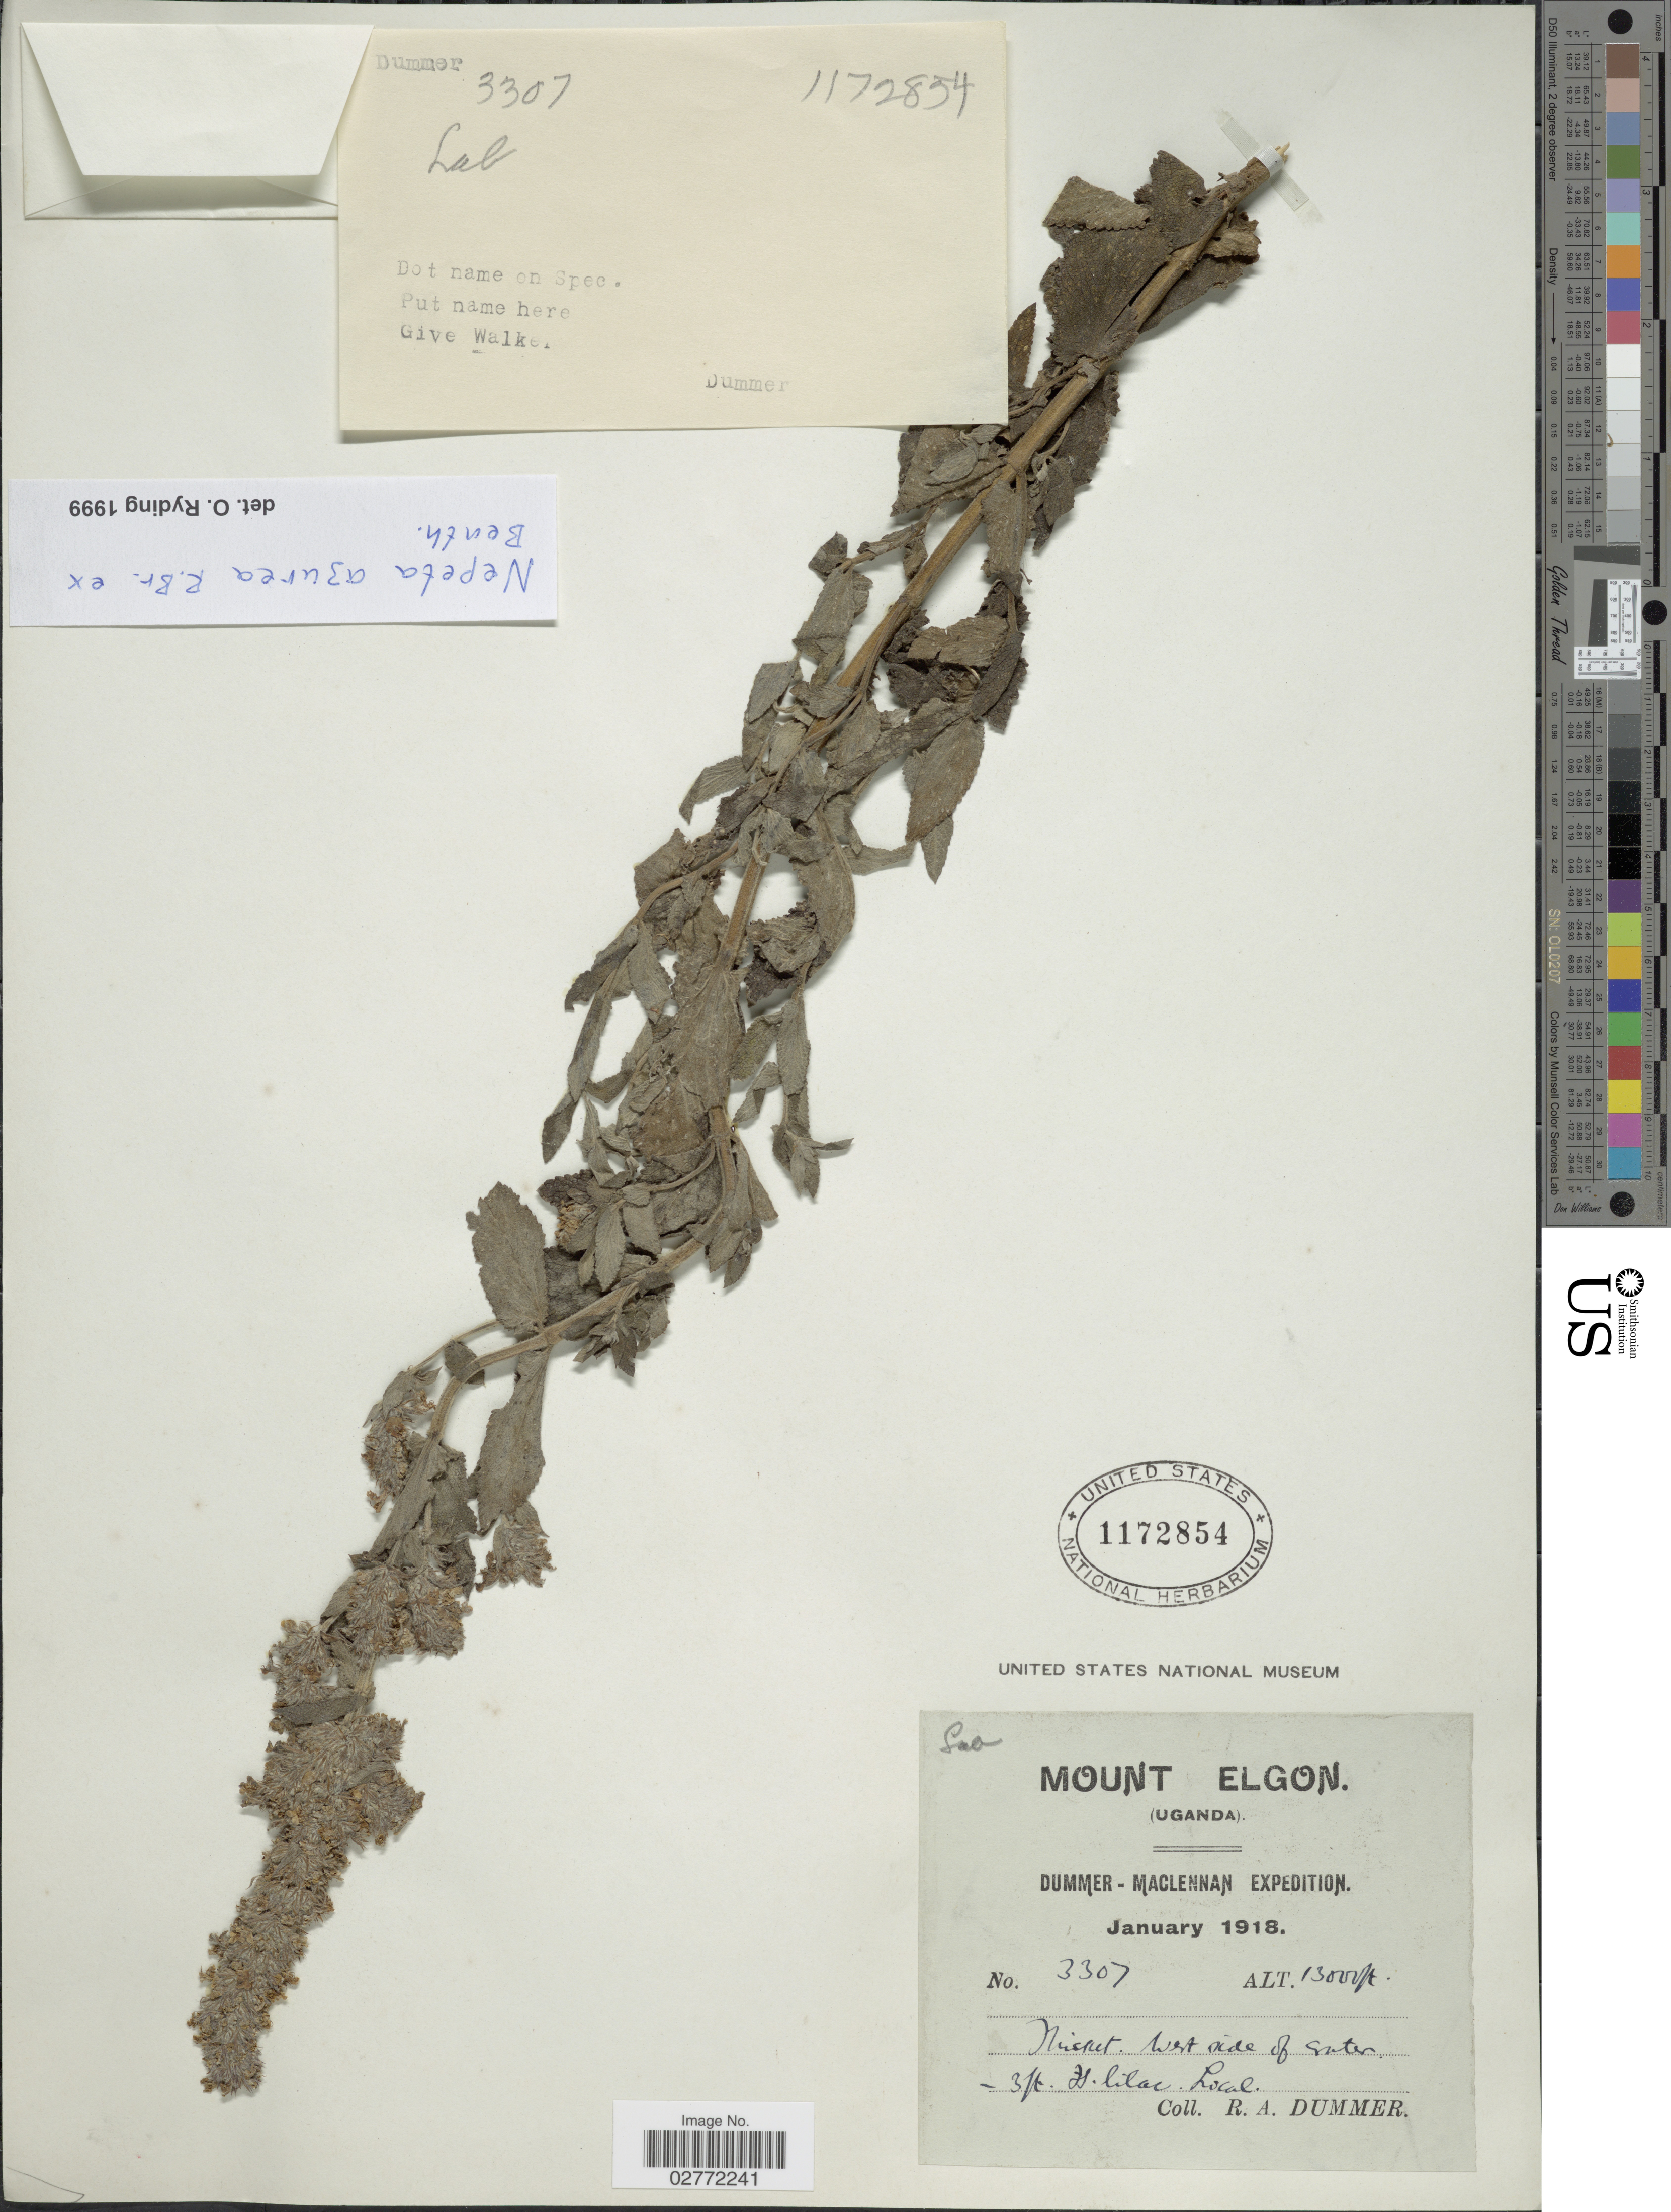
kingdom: Plantae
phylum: Tracheophyta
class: Magnoliopsida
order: Lamiales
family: Lamiaceae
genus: Nepeta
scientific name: Nepeta azurea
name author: R. Br. ex Benth.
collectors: R. Dümmer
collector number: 3307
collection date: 1918-01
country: Uganda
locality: Mount Elgon. West side of Crater.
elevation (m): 3962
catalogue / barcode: US 1172854